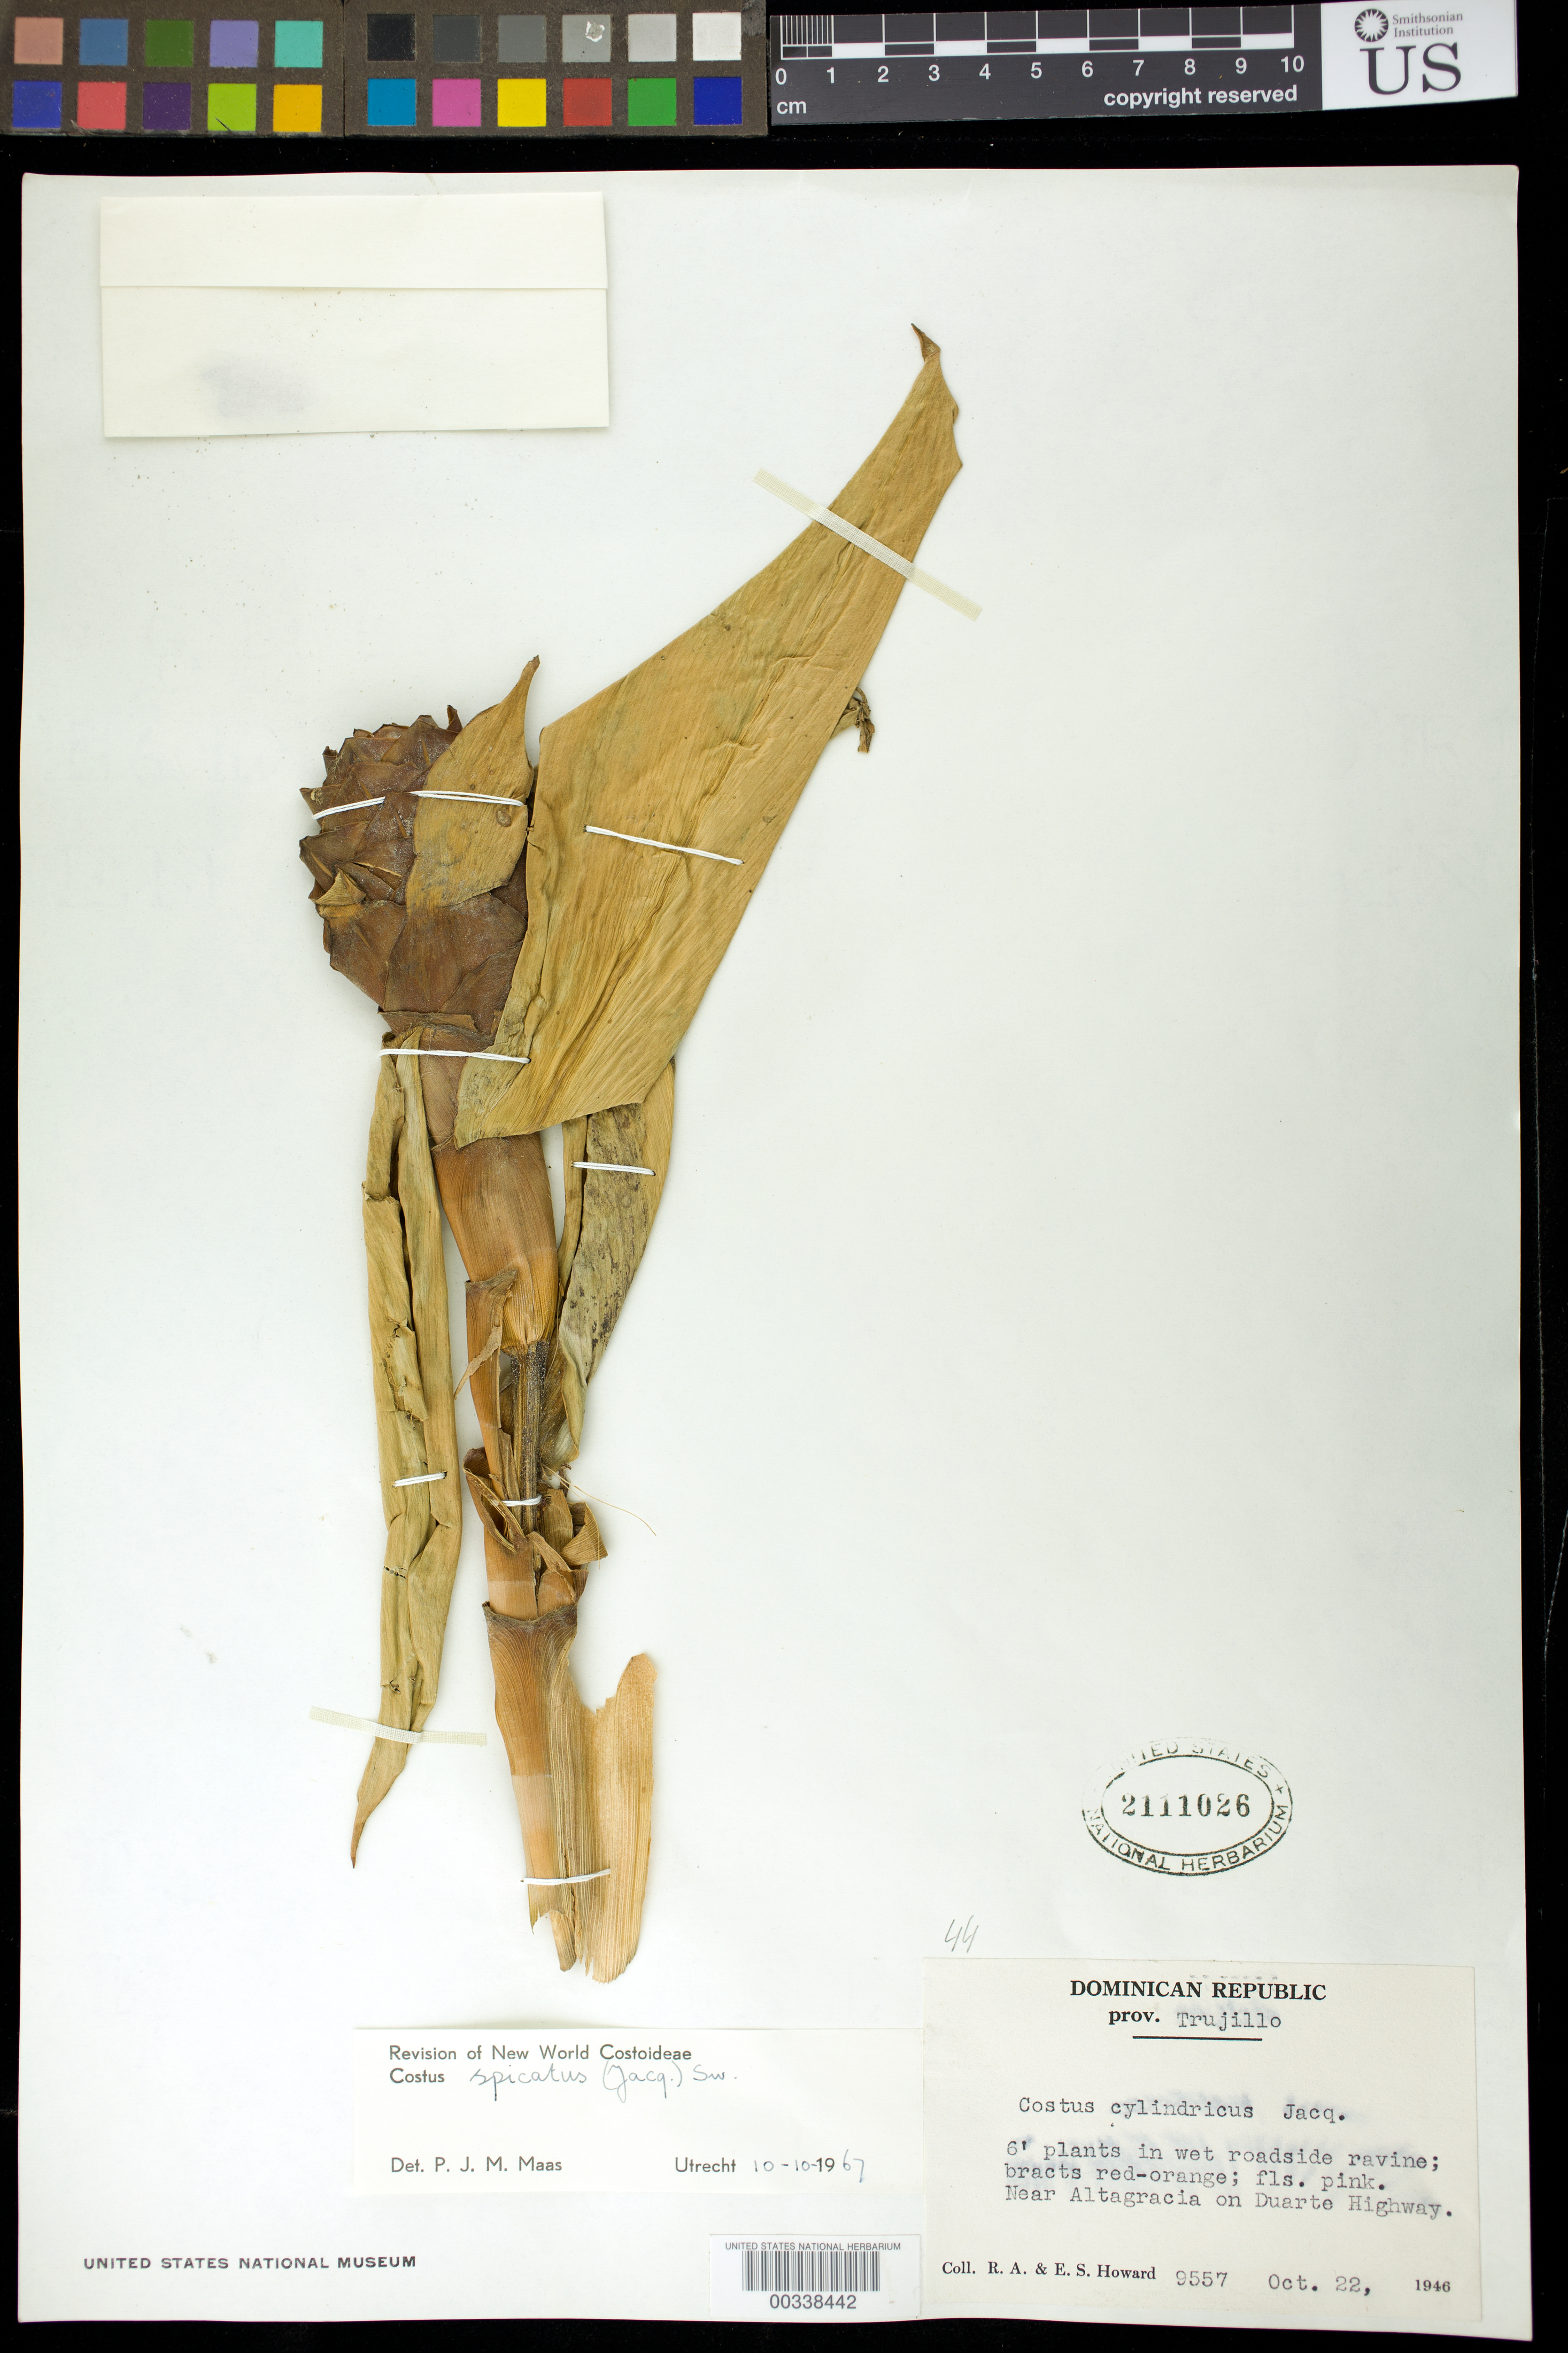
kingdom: Plantae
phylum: Tracheophyta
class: Liliopsida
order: Zingiberales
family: Costaceae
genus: Costus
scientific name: Costus spicatus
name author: (Jacq.) Sw.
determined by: Maas, Paul J. M.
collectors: R. A. Howard & E. S. Howard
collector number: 9557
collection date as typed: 22 Oct 1946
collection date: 1946-10-22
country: Dominican Republic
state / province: San Cristóbal (?)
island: Hispaniola Island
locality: Prov trujillo, near altagracia on duarte highway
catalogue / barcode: US 2111026